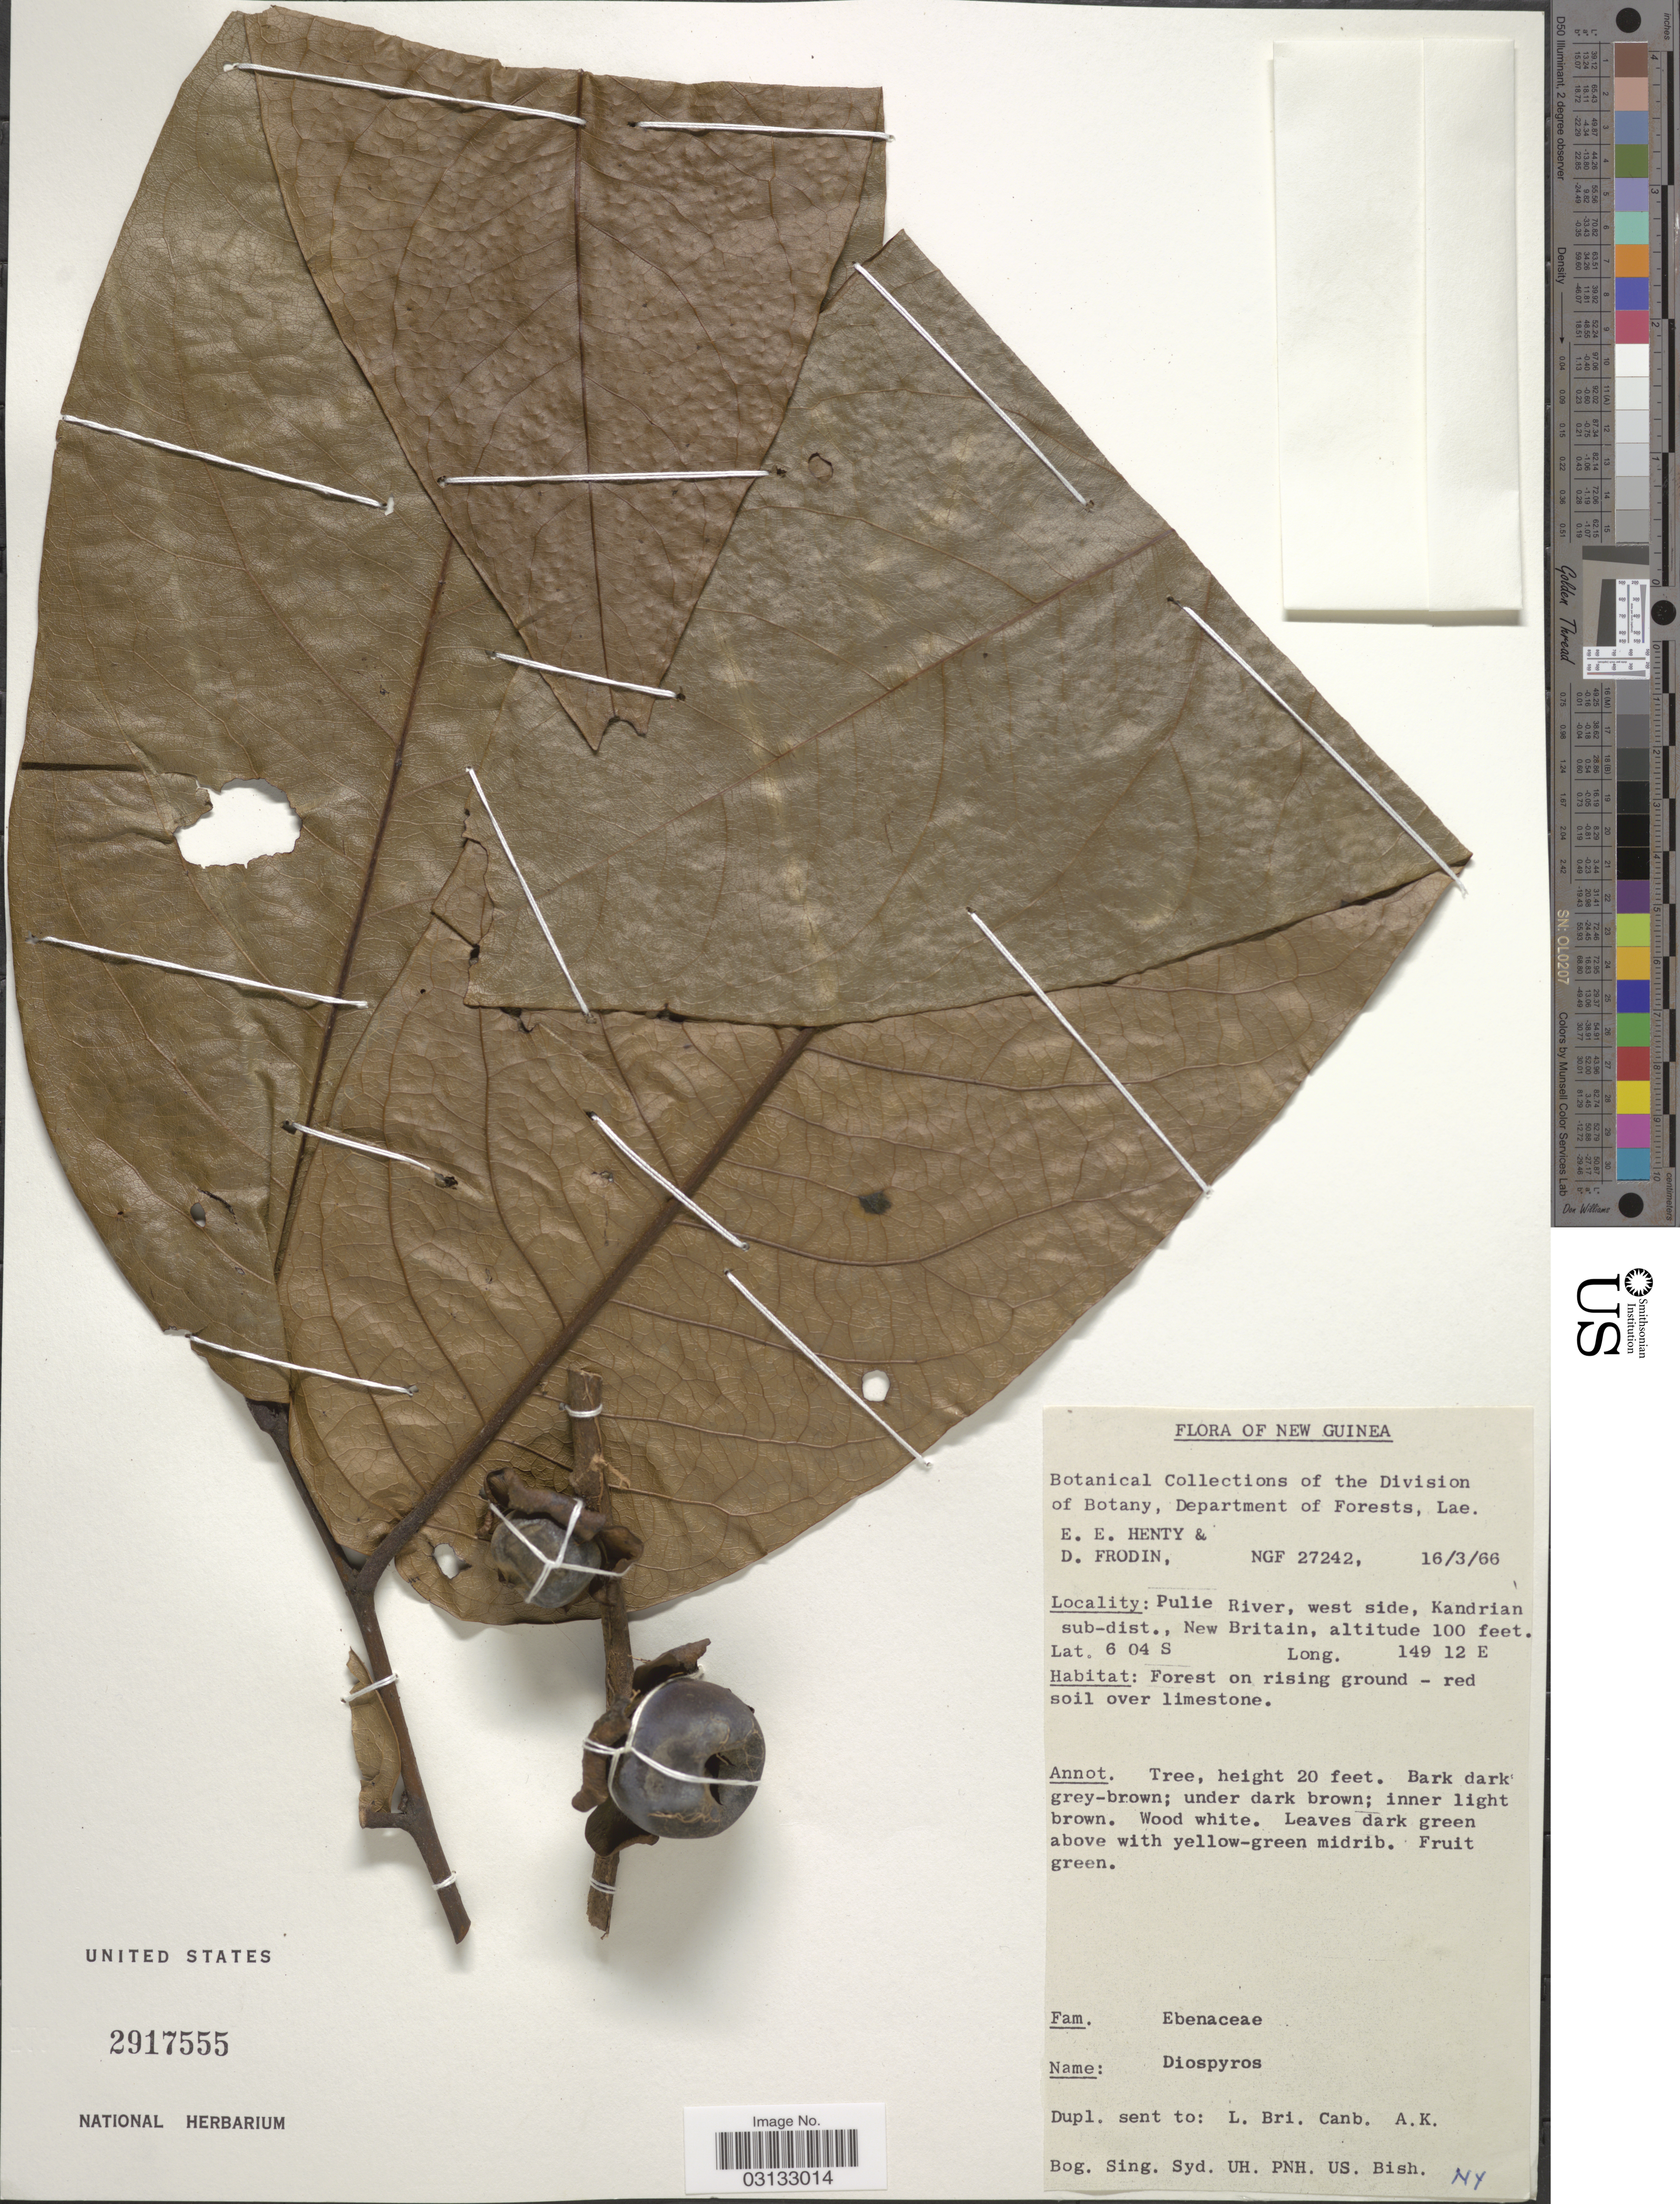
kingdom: Plantae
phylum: Tracheophyta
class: Magnoliopsida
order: Ericales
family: Ebenaceae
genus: Diospyros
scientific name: Diospyros sp.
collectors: E. Henty & D. Fordin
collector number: NGF 27242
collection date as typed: Transcribed d/m/y: 16/3/66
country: Papua New Guinea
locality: New Guinea, Pulie River, west side, Kandrian sub-dist., New Britain.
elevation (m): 30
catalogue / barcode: US 2917555